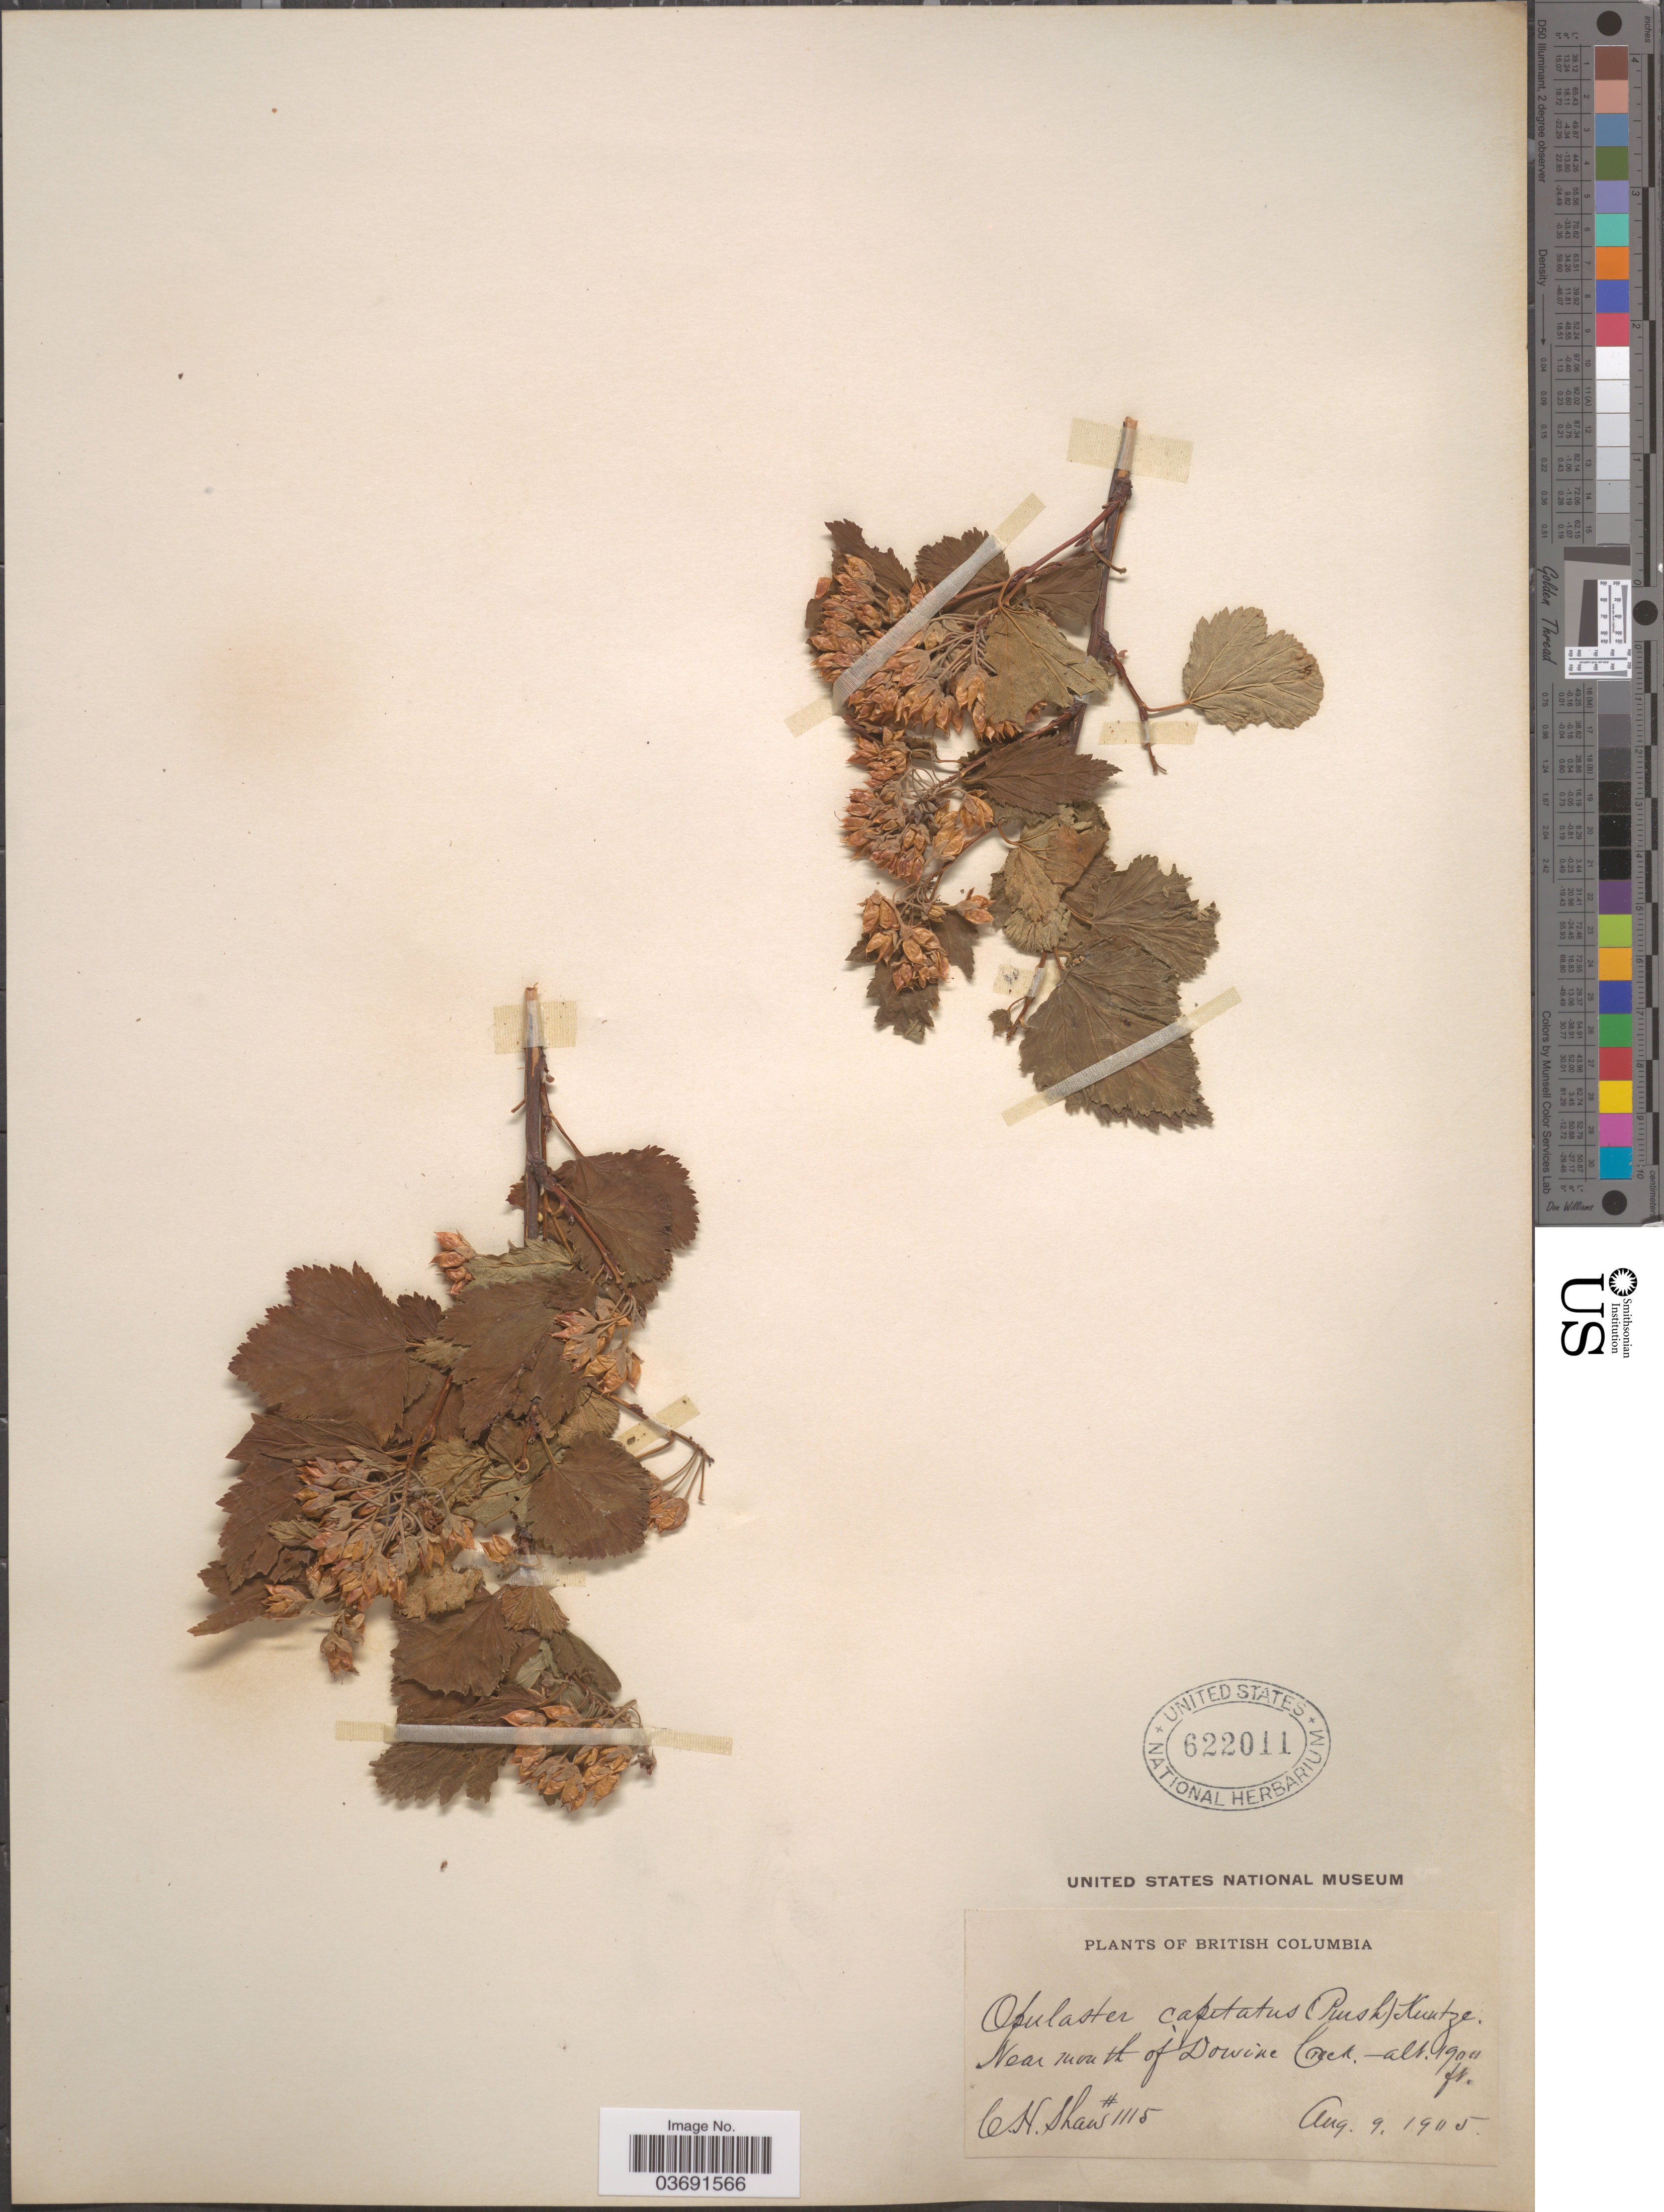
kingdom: Plantae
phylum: Tracheophyta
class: Magnoliopsida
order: Rosales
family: Rosaceae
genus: Physocarpus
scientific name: Physocarpus capitatus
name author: (Pursh) Kuntze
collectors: C. H. Shaw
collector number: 1115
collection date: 1905-08-09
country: Canada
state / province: British Columbia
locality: Near mouth of Dowine Creek.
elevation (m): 579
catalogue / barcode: US 622011